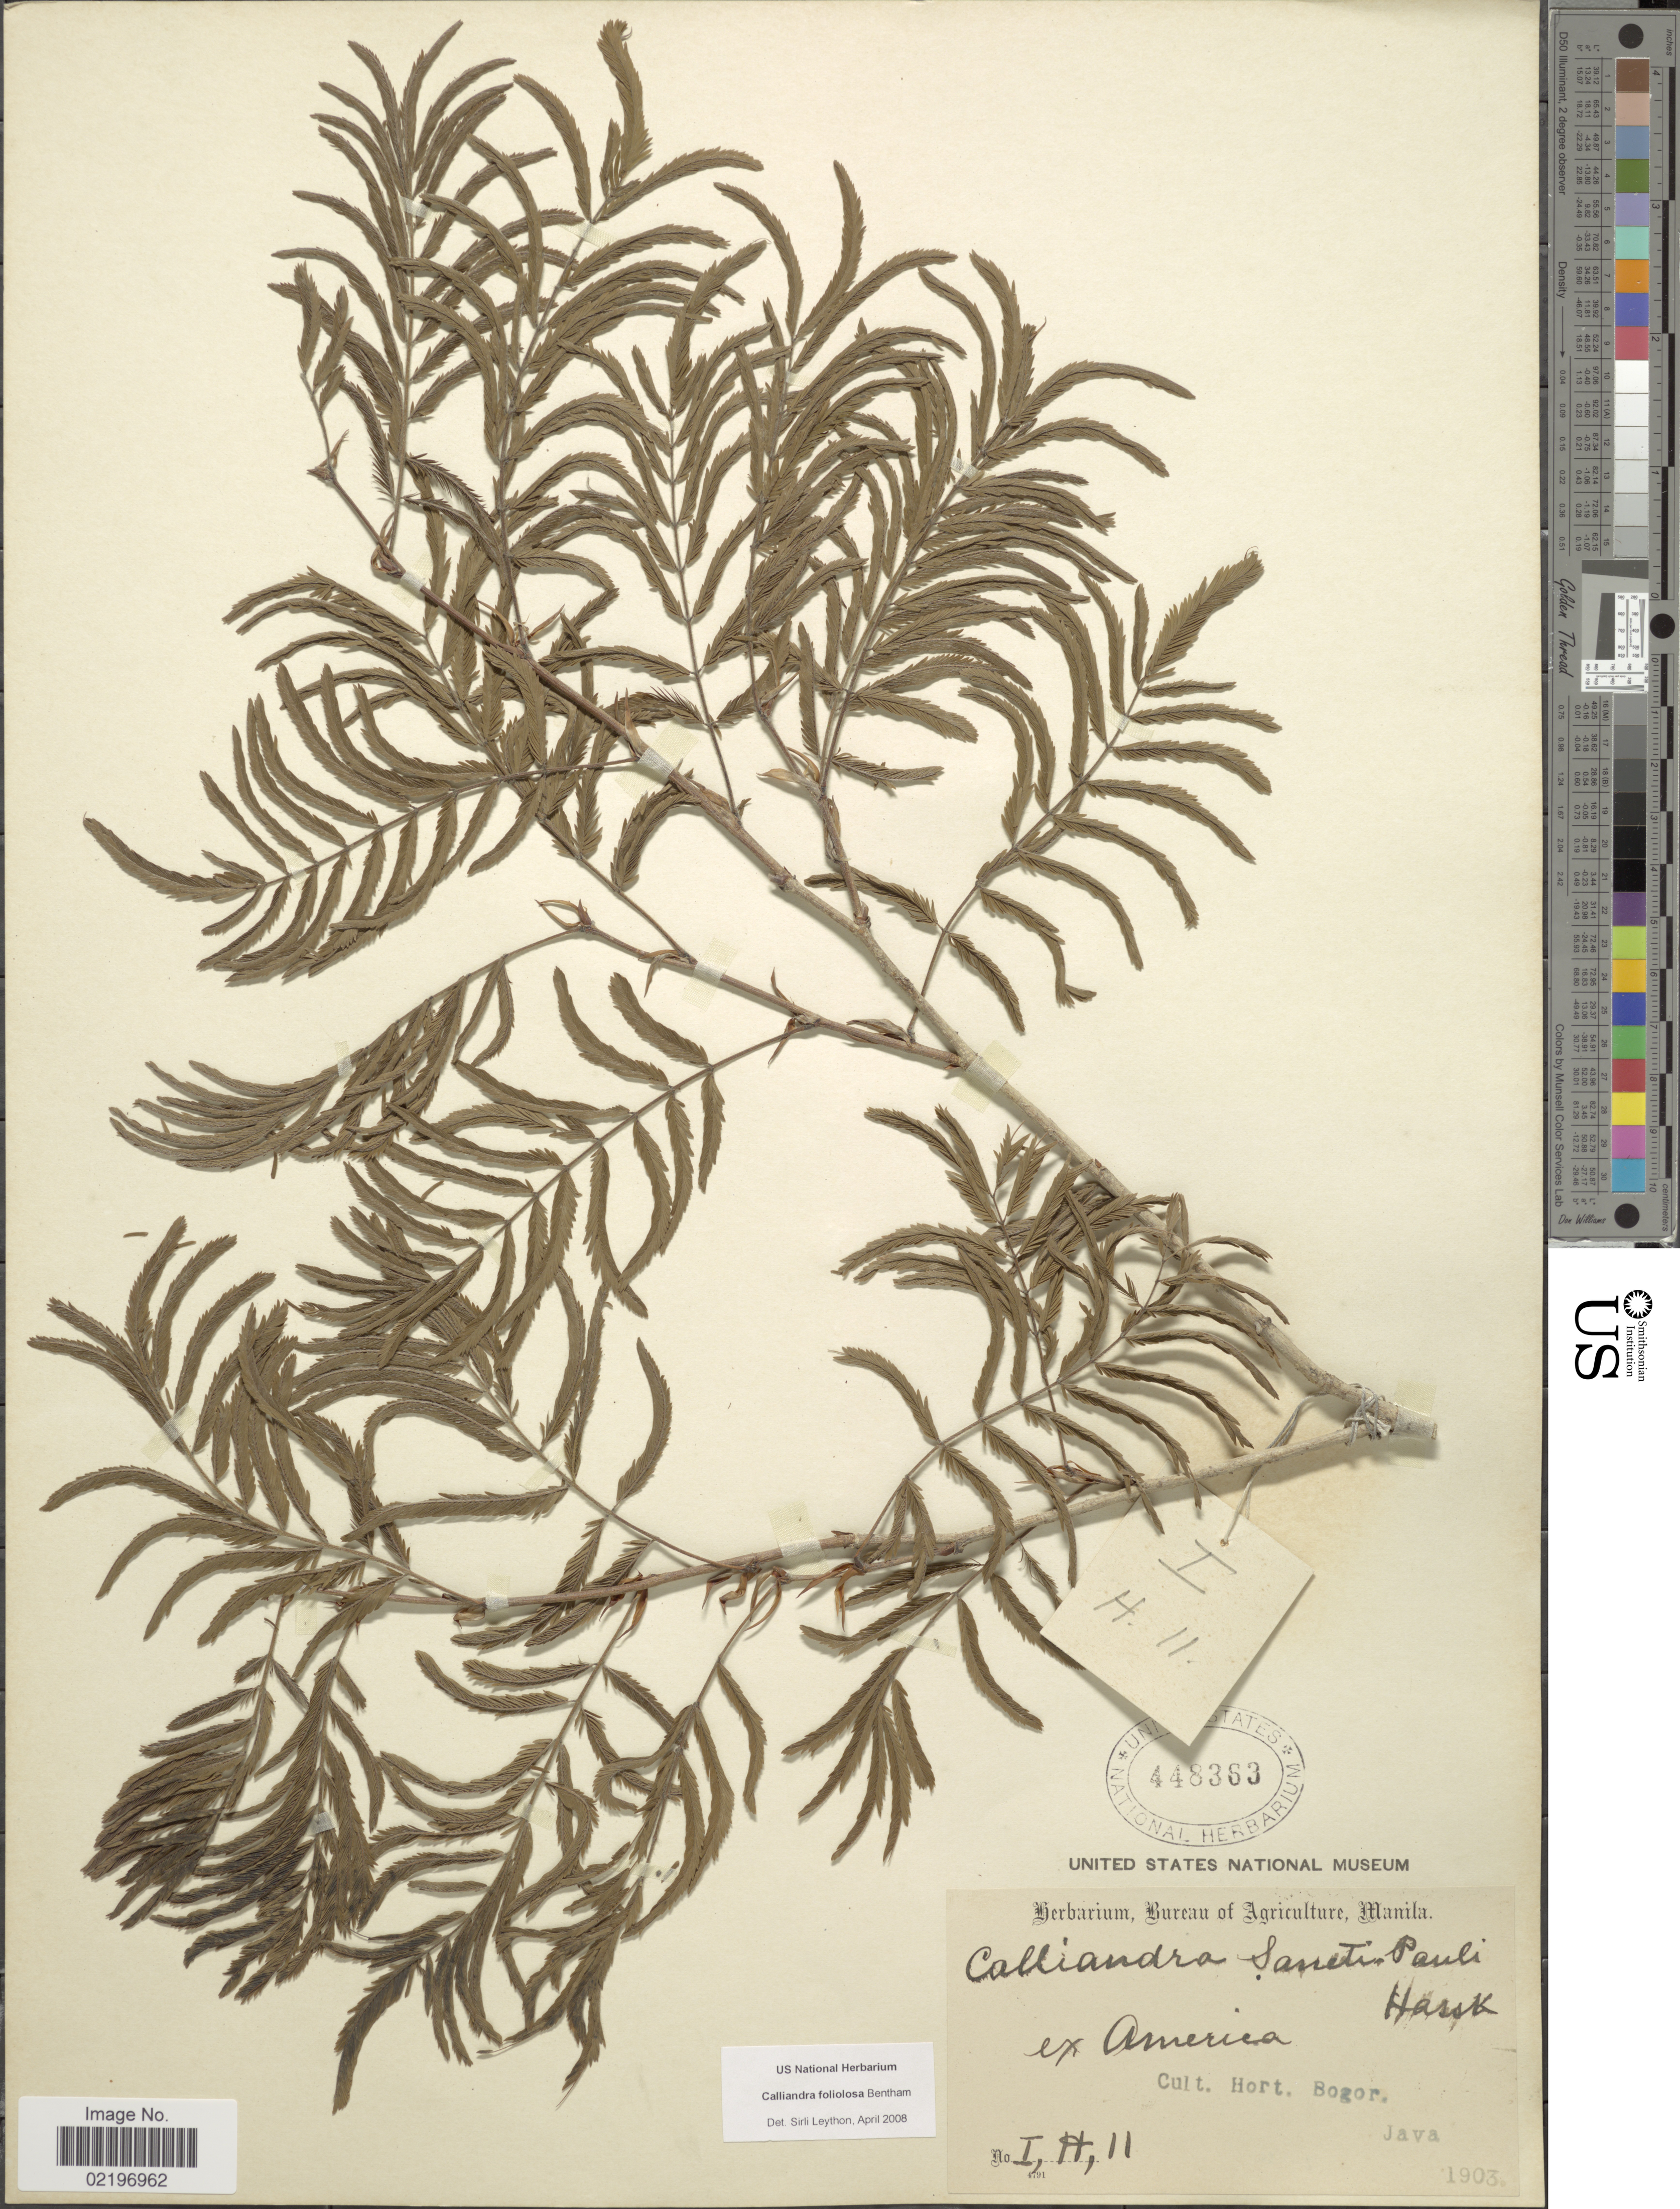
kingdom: Plantae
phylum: Tracheophyta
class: Magnoliopsida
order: Fabales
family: Fabaceae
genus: Calliandra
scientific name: Calliandra foliolosa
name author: Benth.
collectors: ex Herb. Bur. Agric. Manila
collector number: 1,H,11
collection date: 1903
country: Indonesia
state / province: Java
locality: Cult. Hort. Bogor.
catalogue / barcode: US 448363